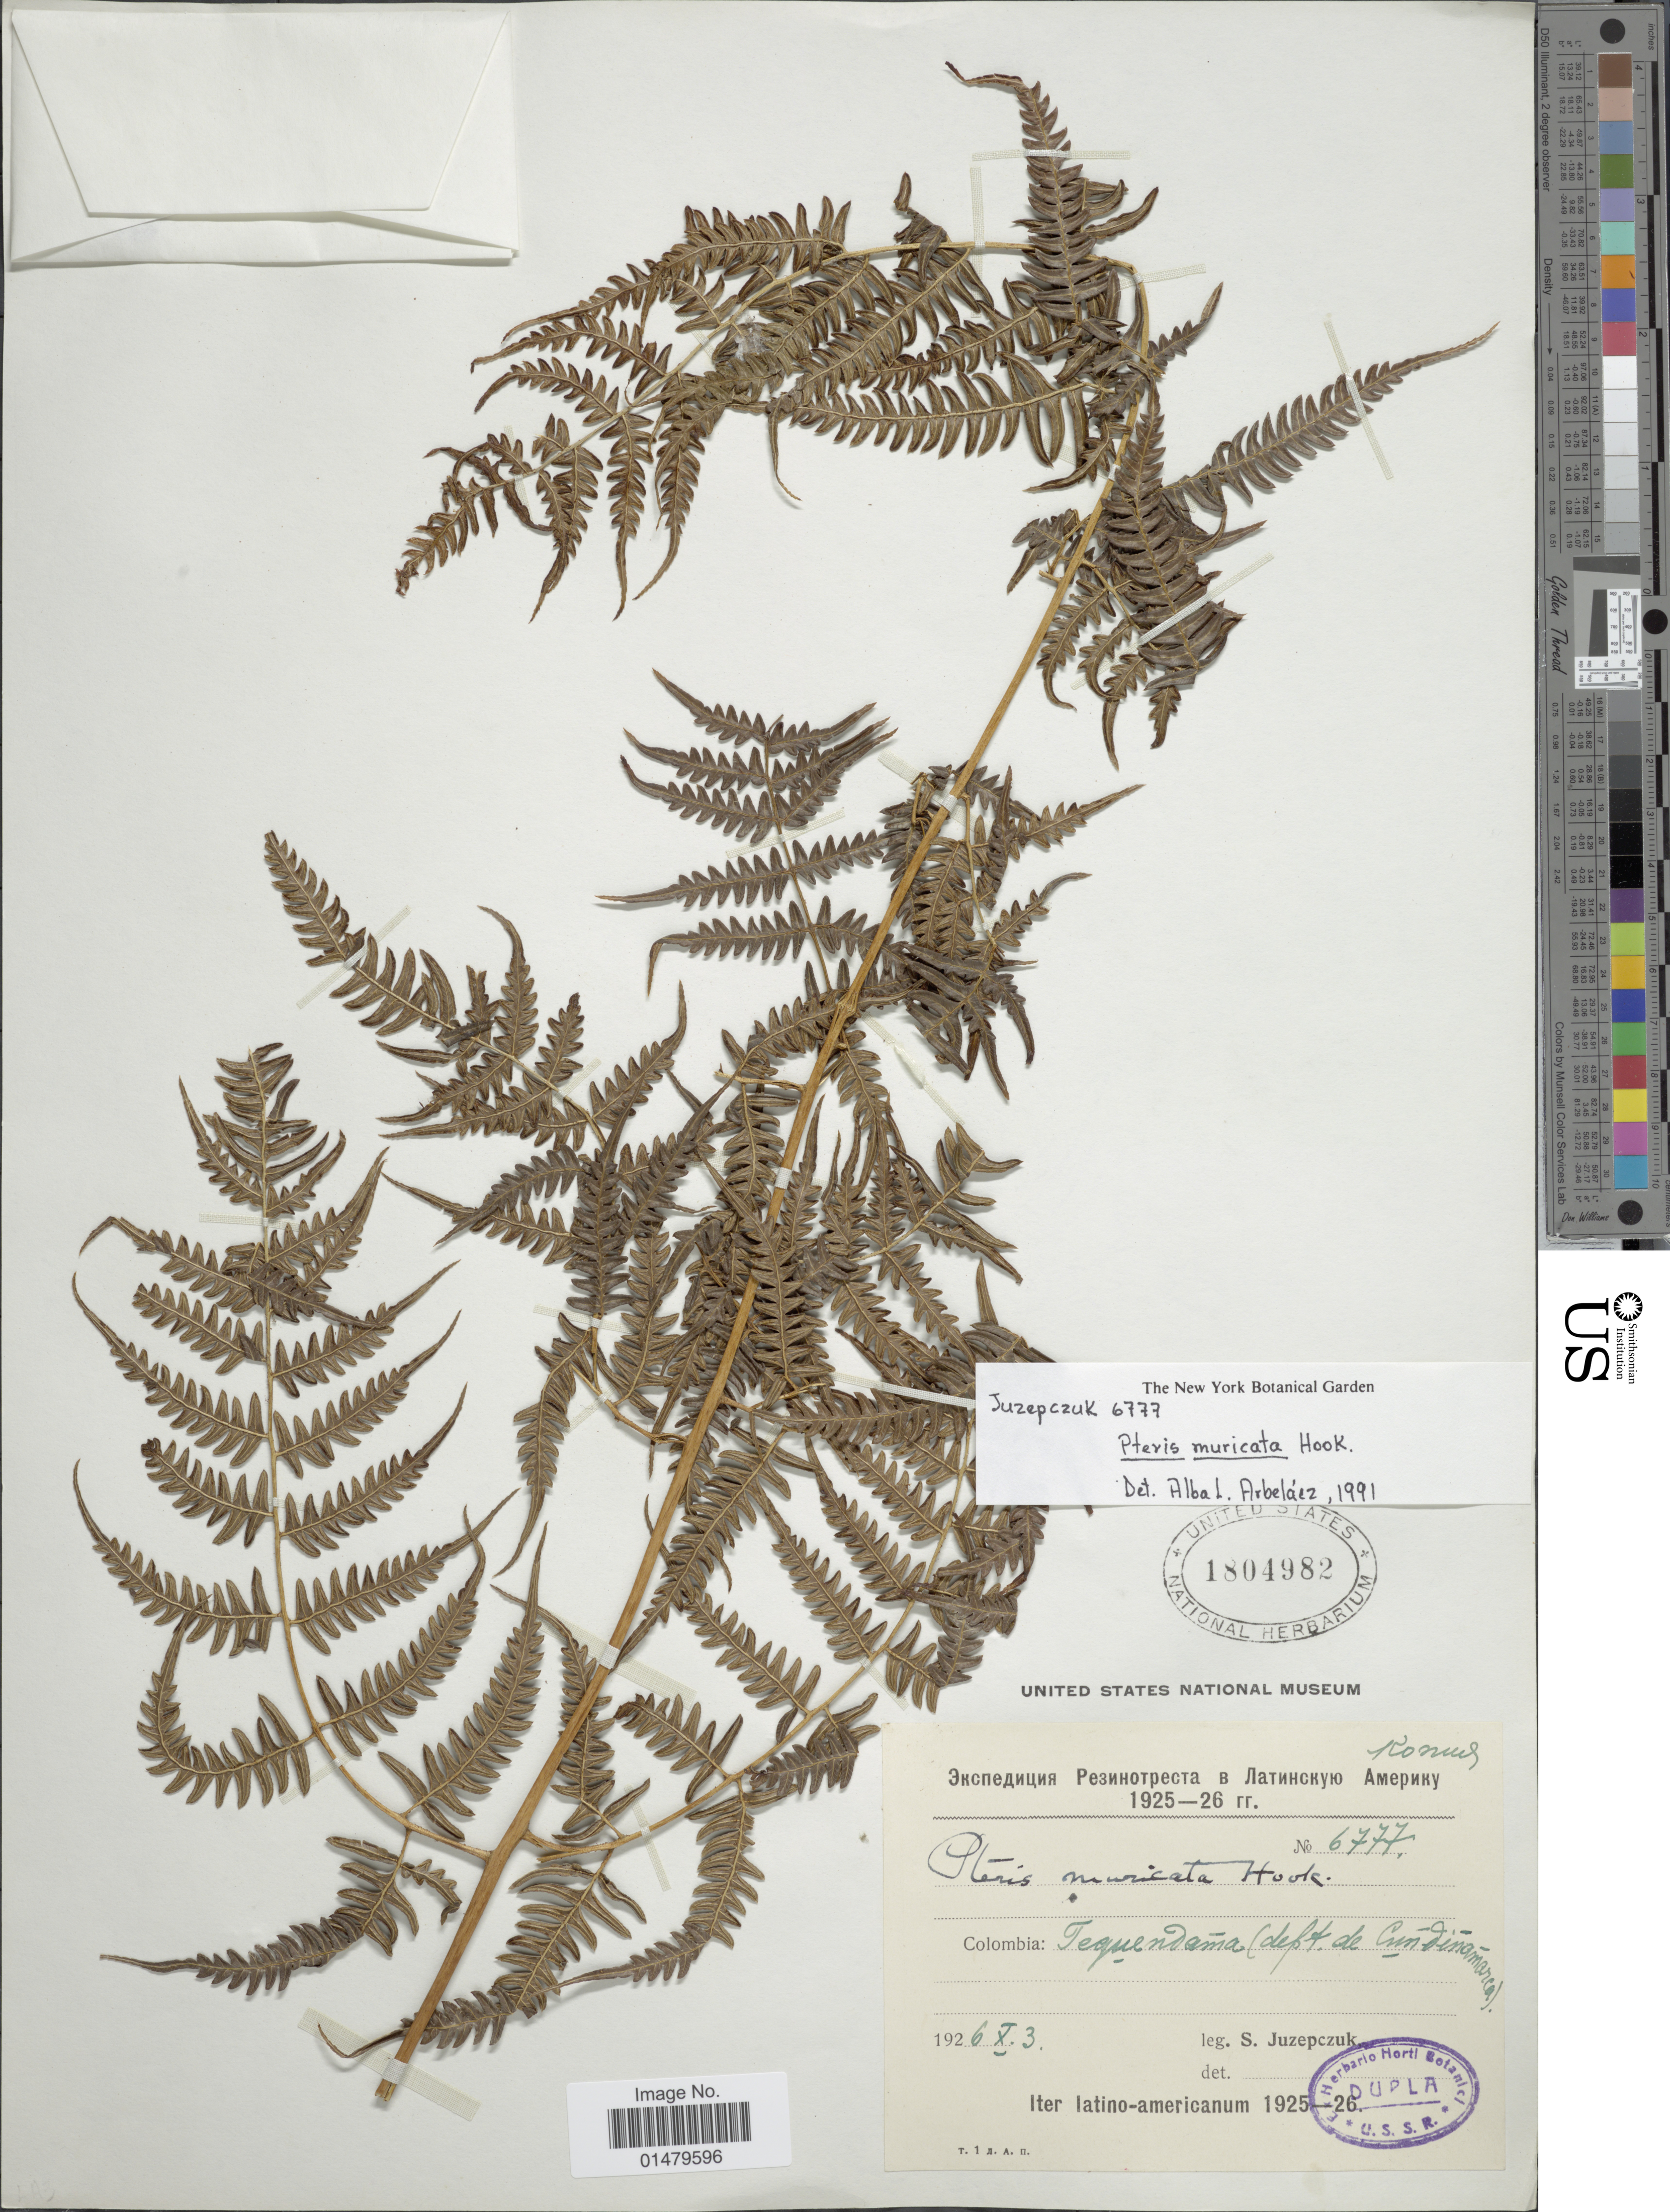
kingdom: Plantae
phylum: Tracheophyta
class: Polypodiopsida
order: Polypodiales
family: Pteridaceae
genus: Pteris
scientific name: Pteris muricata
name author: Rosenst.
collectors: S. V. Juzepczuk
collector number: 6777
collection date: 1926-10-03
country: Colombia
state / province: Cundinamarca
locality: Tequendama (dept. de Cundinamarca).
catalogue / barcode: US 1804982